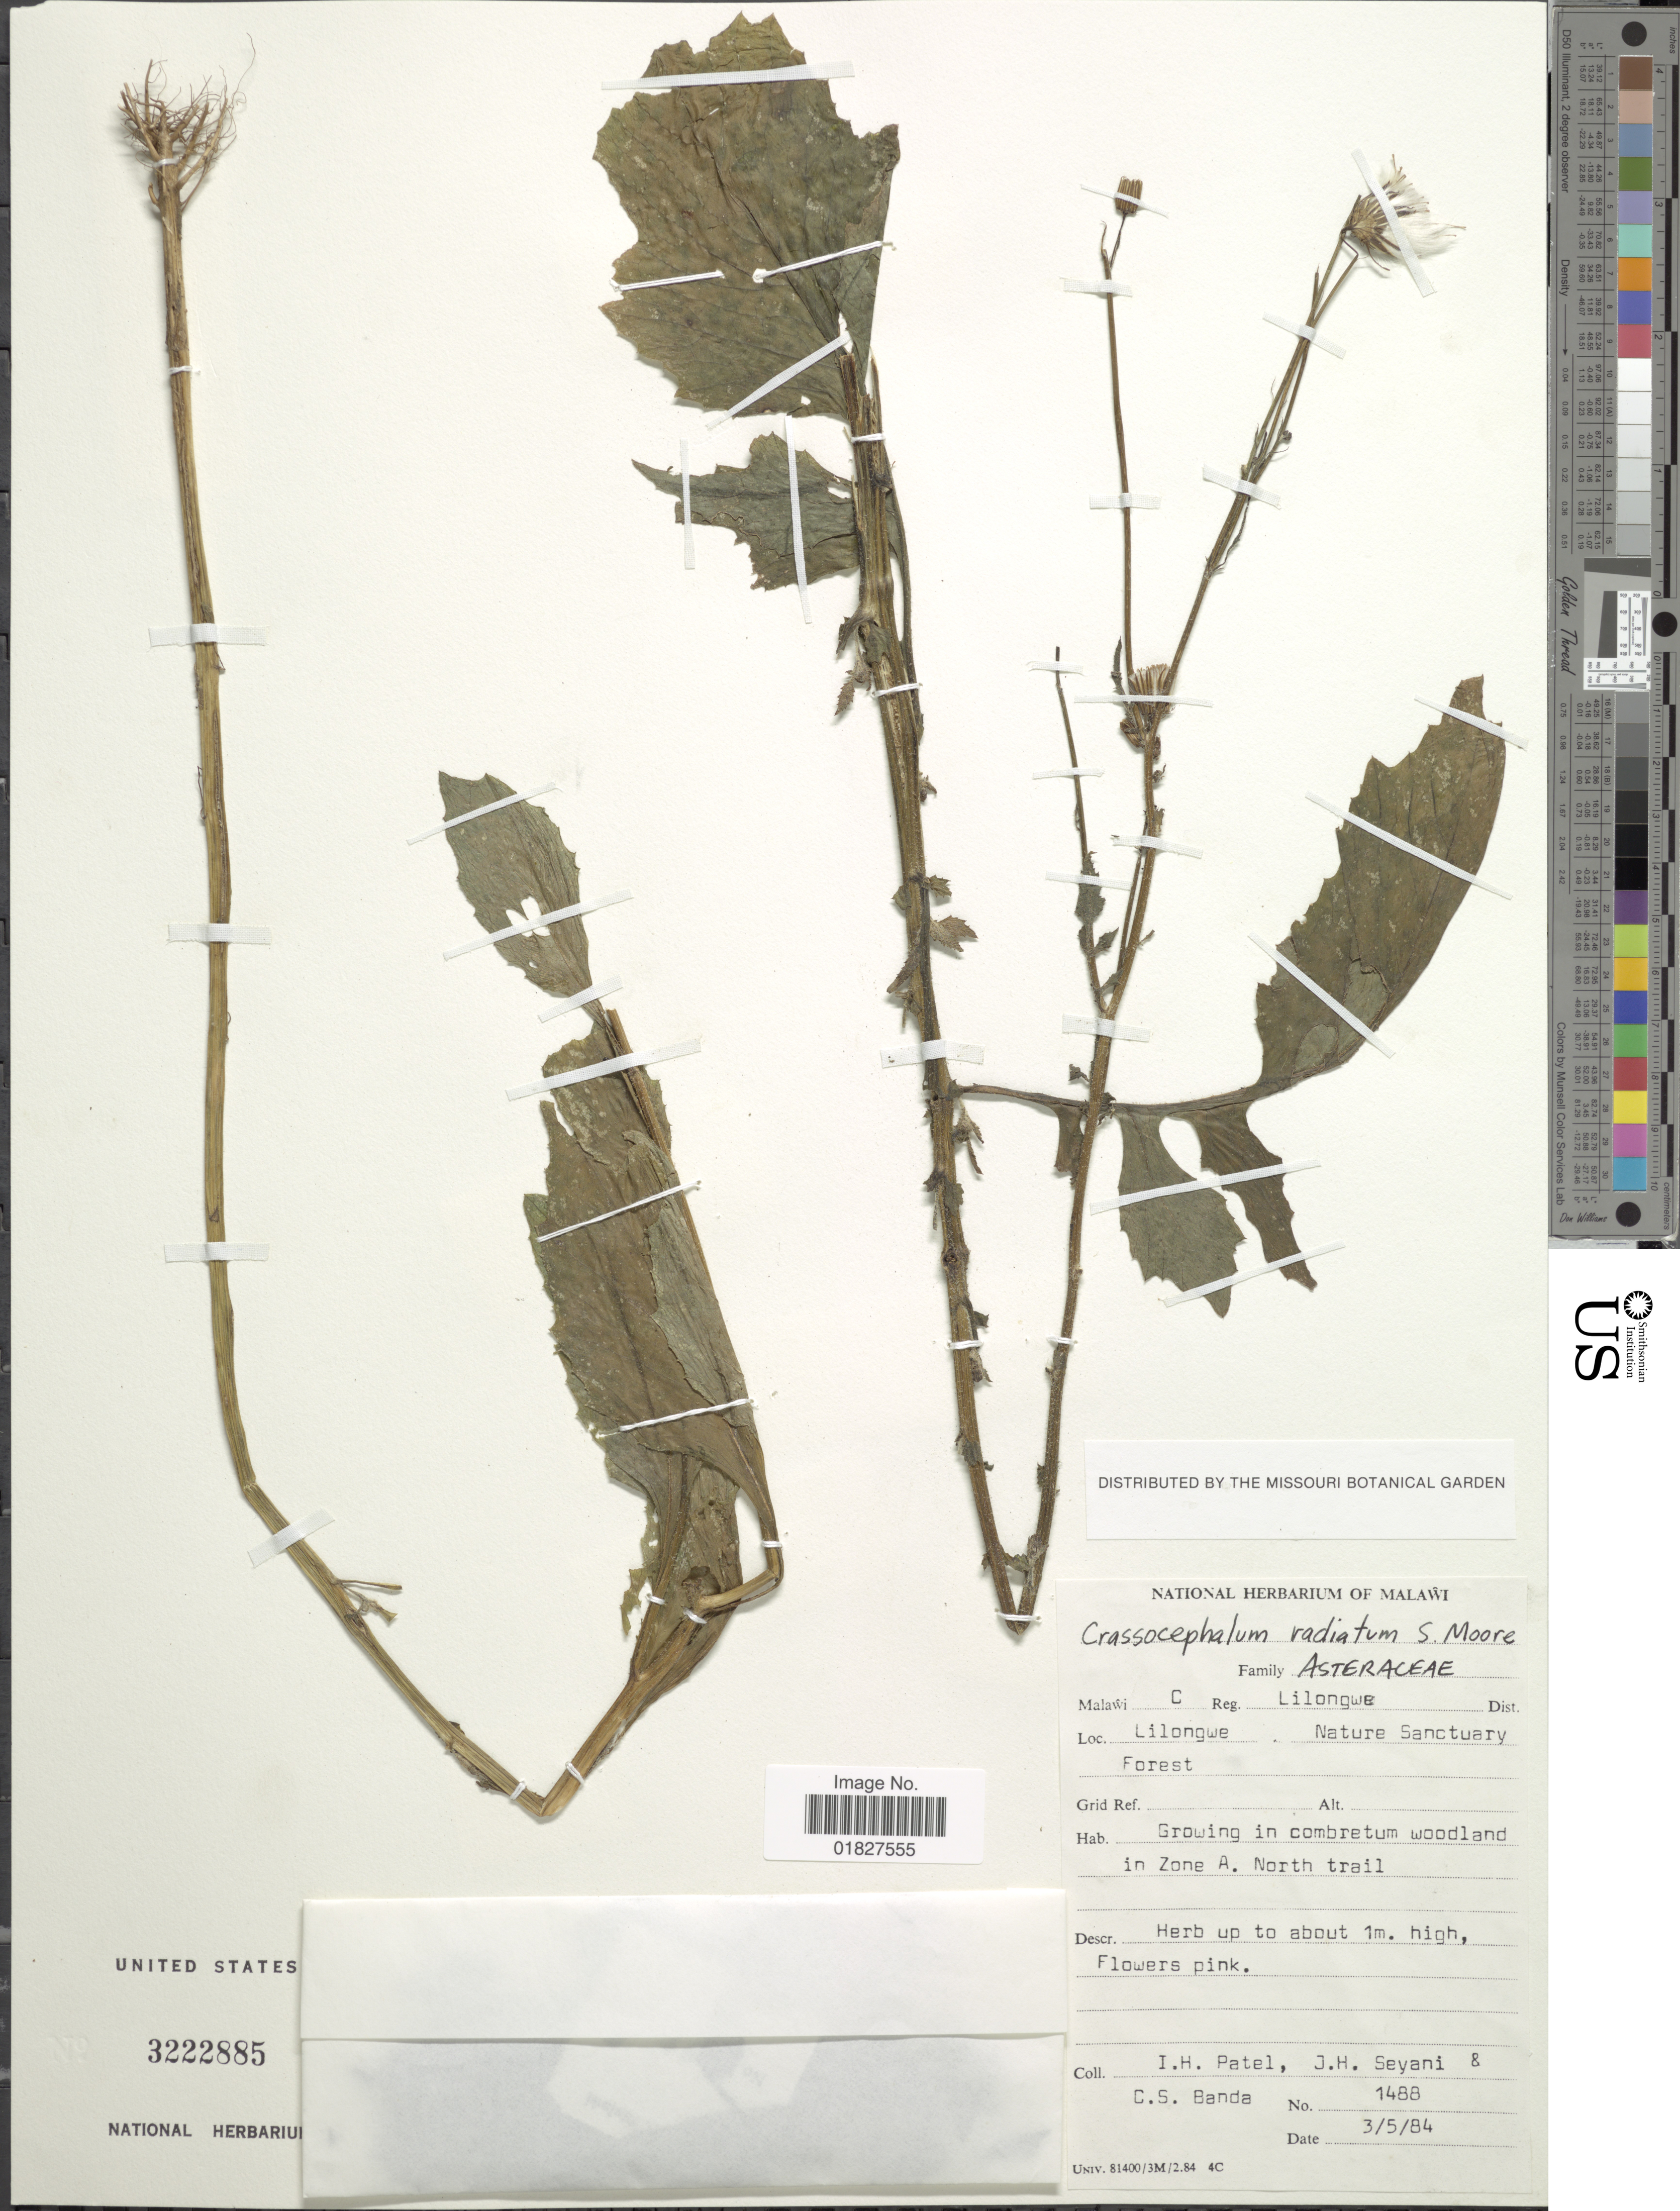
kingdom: Plantae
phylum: Tracheophyta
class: Magnoliopsida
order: Asterales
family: Asteraceae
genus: Crassocephalum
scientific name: Crassocephalum radiatum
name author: S. Moore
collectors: I. Patel, J. Seyani & C. Banda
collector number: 1488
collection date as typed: Transcribed d/m/y: 3/5/84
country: Malawi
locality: Lilongwe, Lilongwe Nature Sanctuary Forest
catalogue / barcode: US 3222885